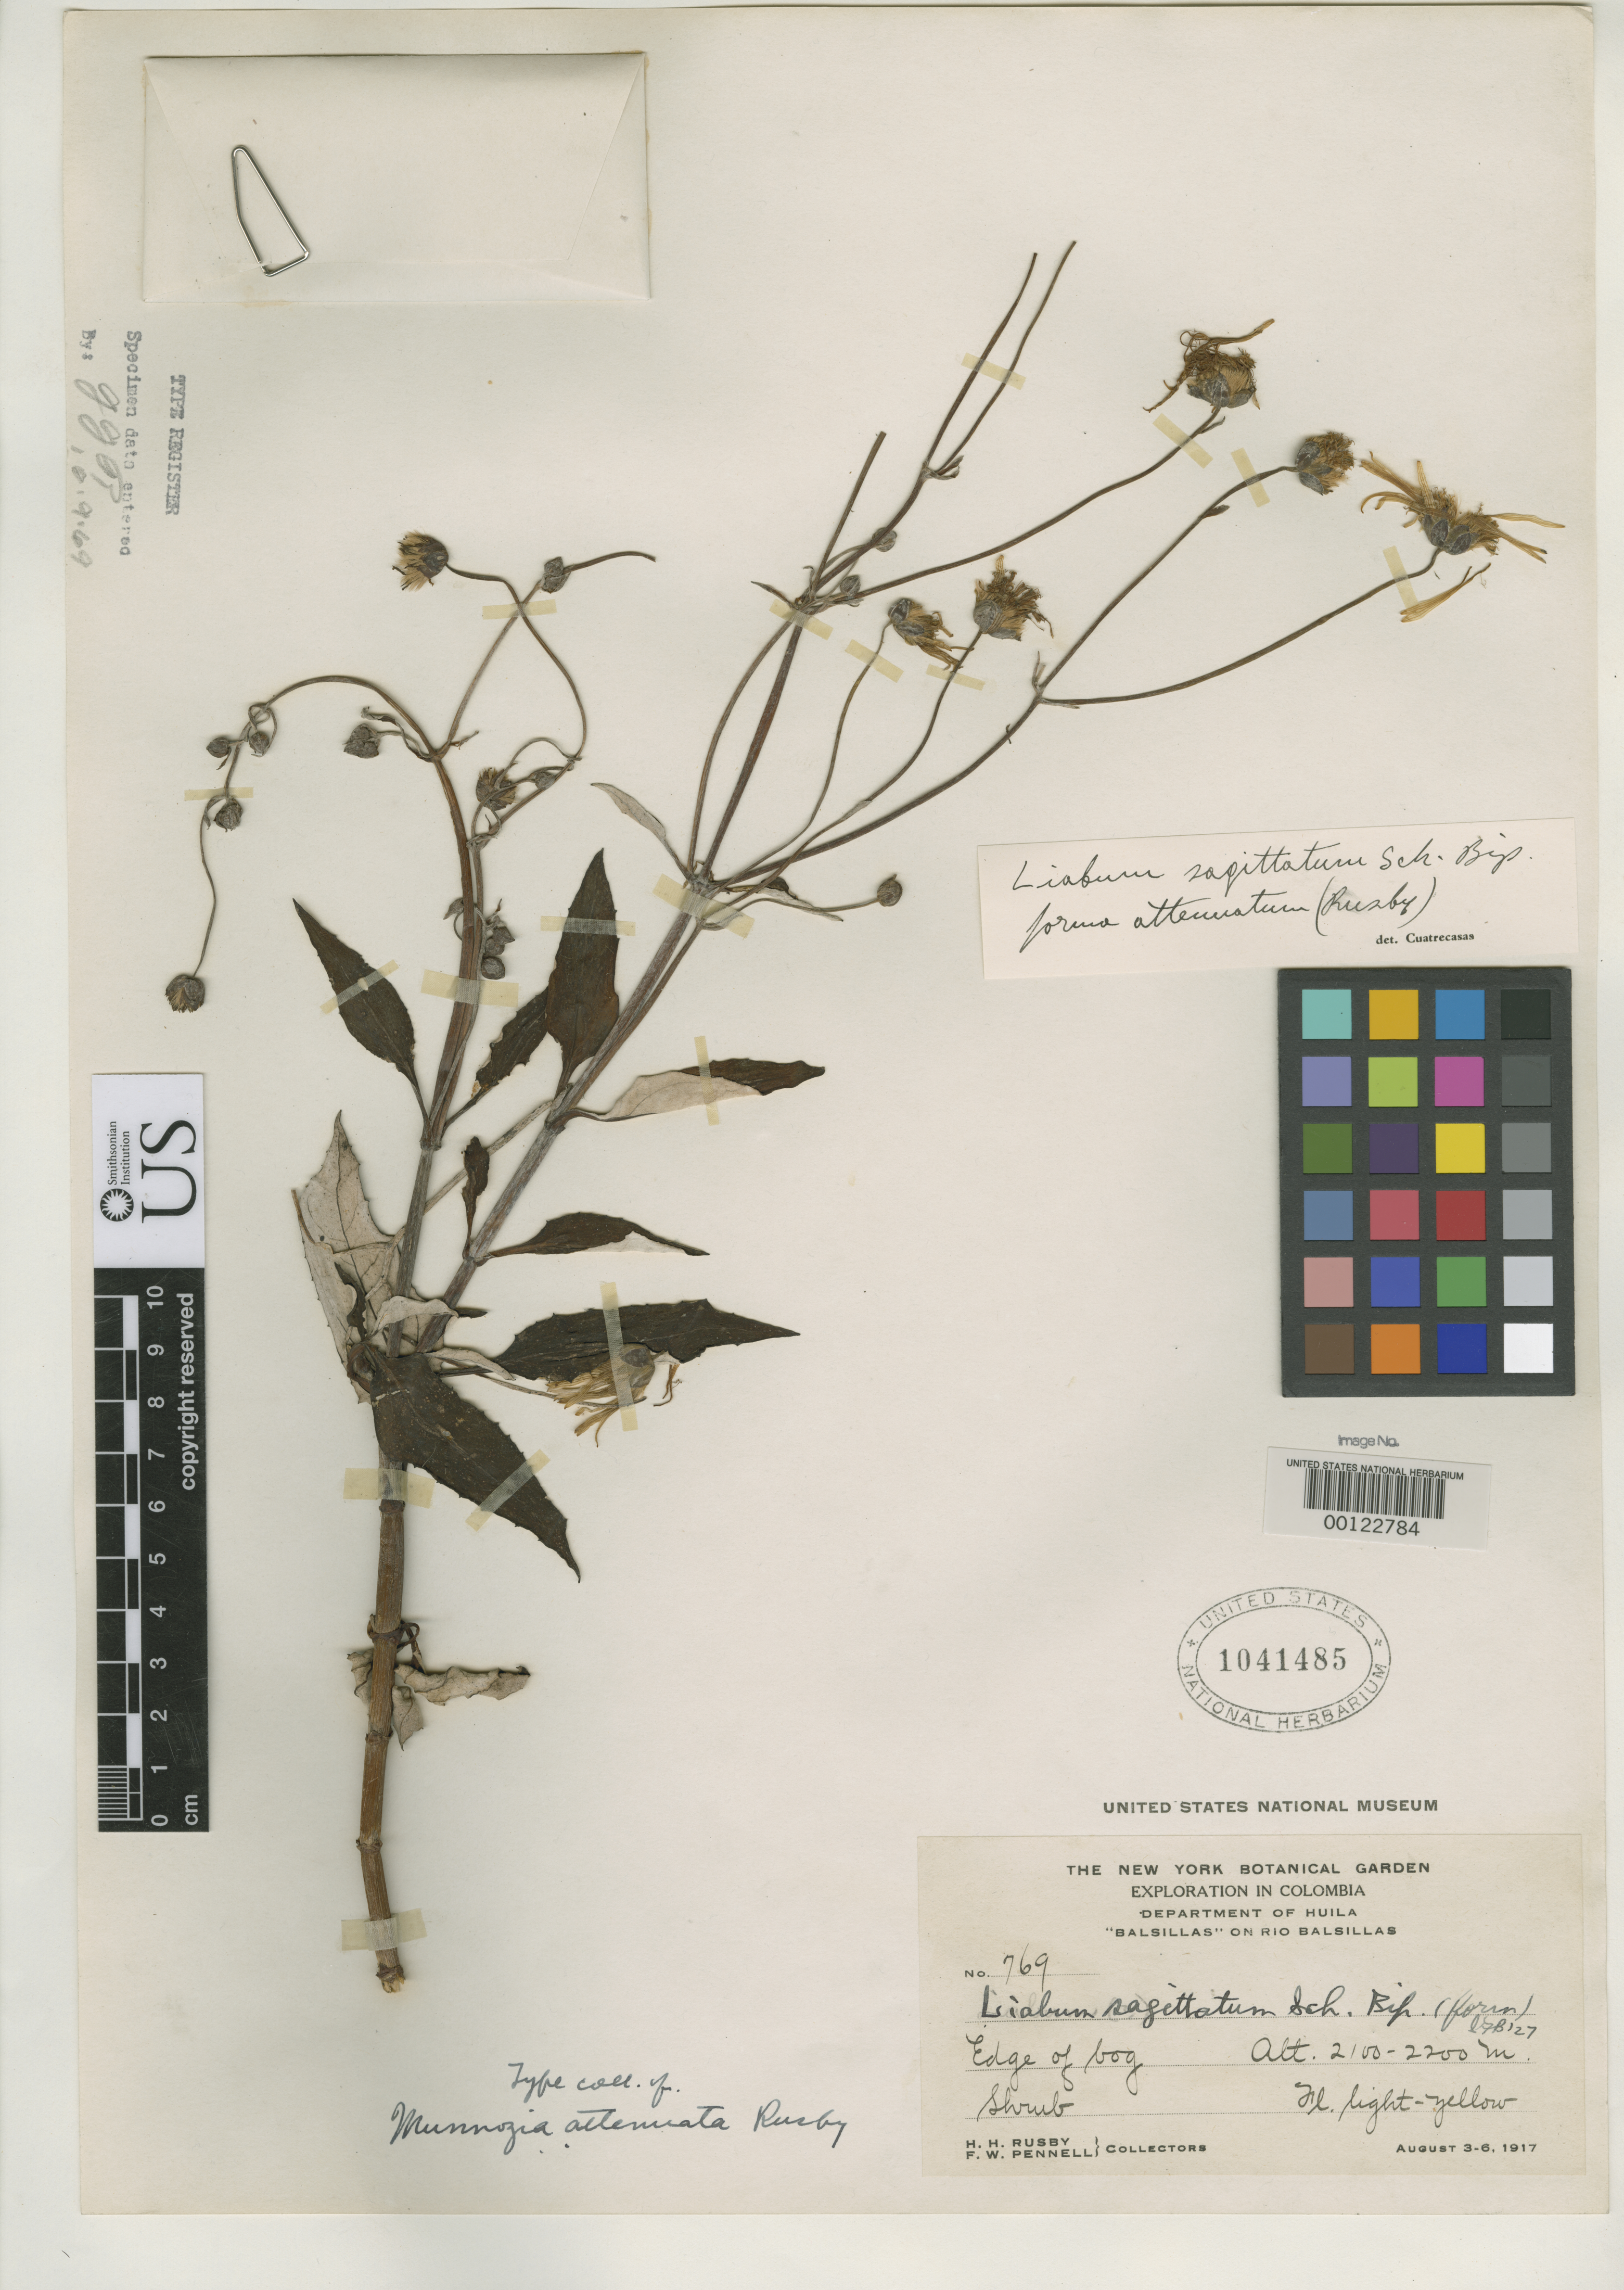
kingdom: Plantae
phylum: Tracheophyta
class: Magnoliopsida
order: Asterales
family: Asteraceae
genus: Munnozia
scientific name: Munnozia attenuata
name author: Rusby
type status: Isotype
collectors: H. H. Rusby & F. W. Pennell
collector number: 769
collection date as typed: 03 Aug 1917 to 06 Aug 1917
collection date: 1917-08-03/1917-08-06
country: Colombia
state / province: Huila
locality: Rio Balsillas.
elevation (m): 2000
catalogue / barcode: US 1041485